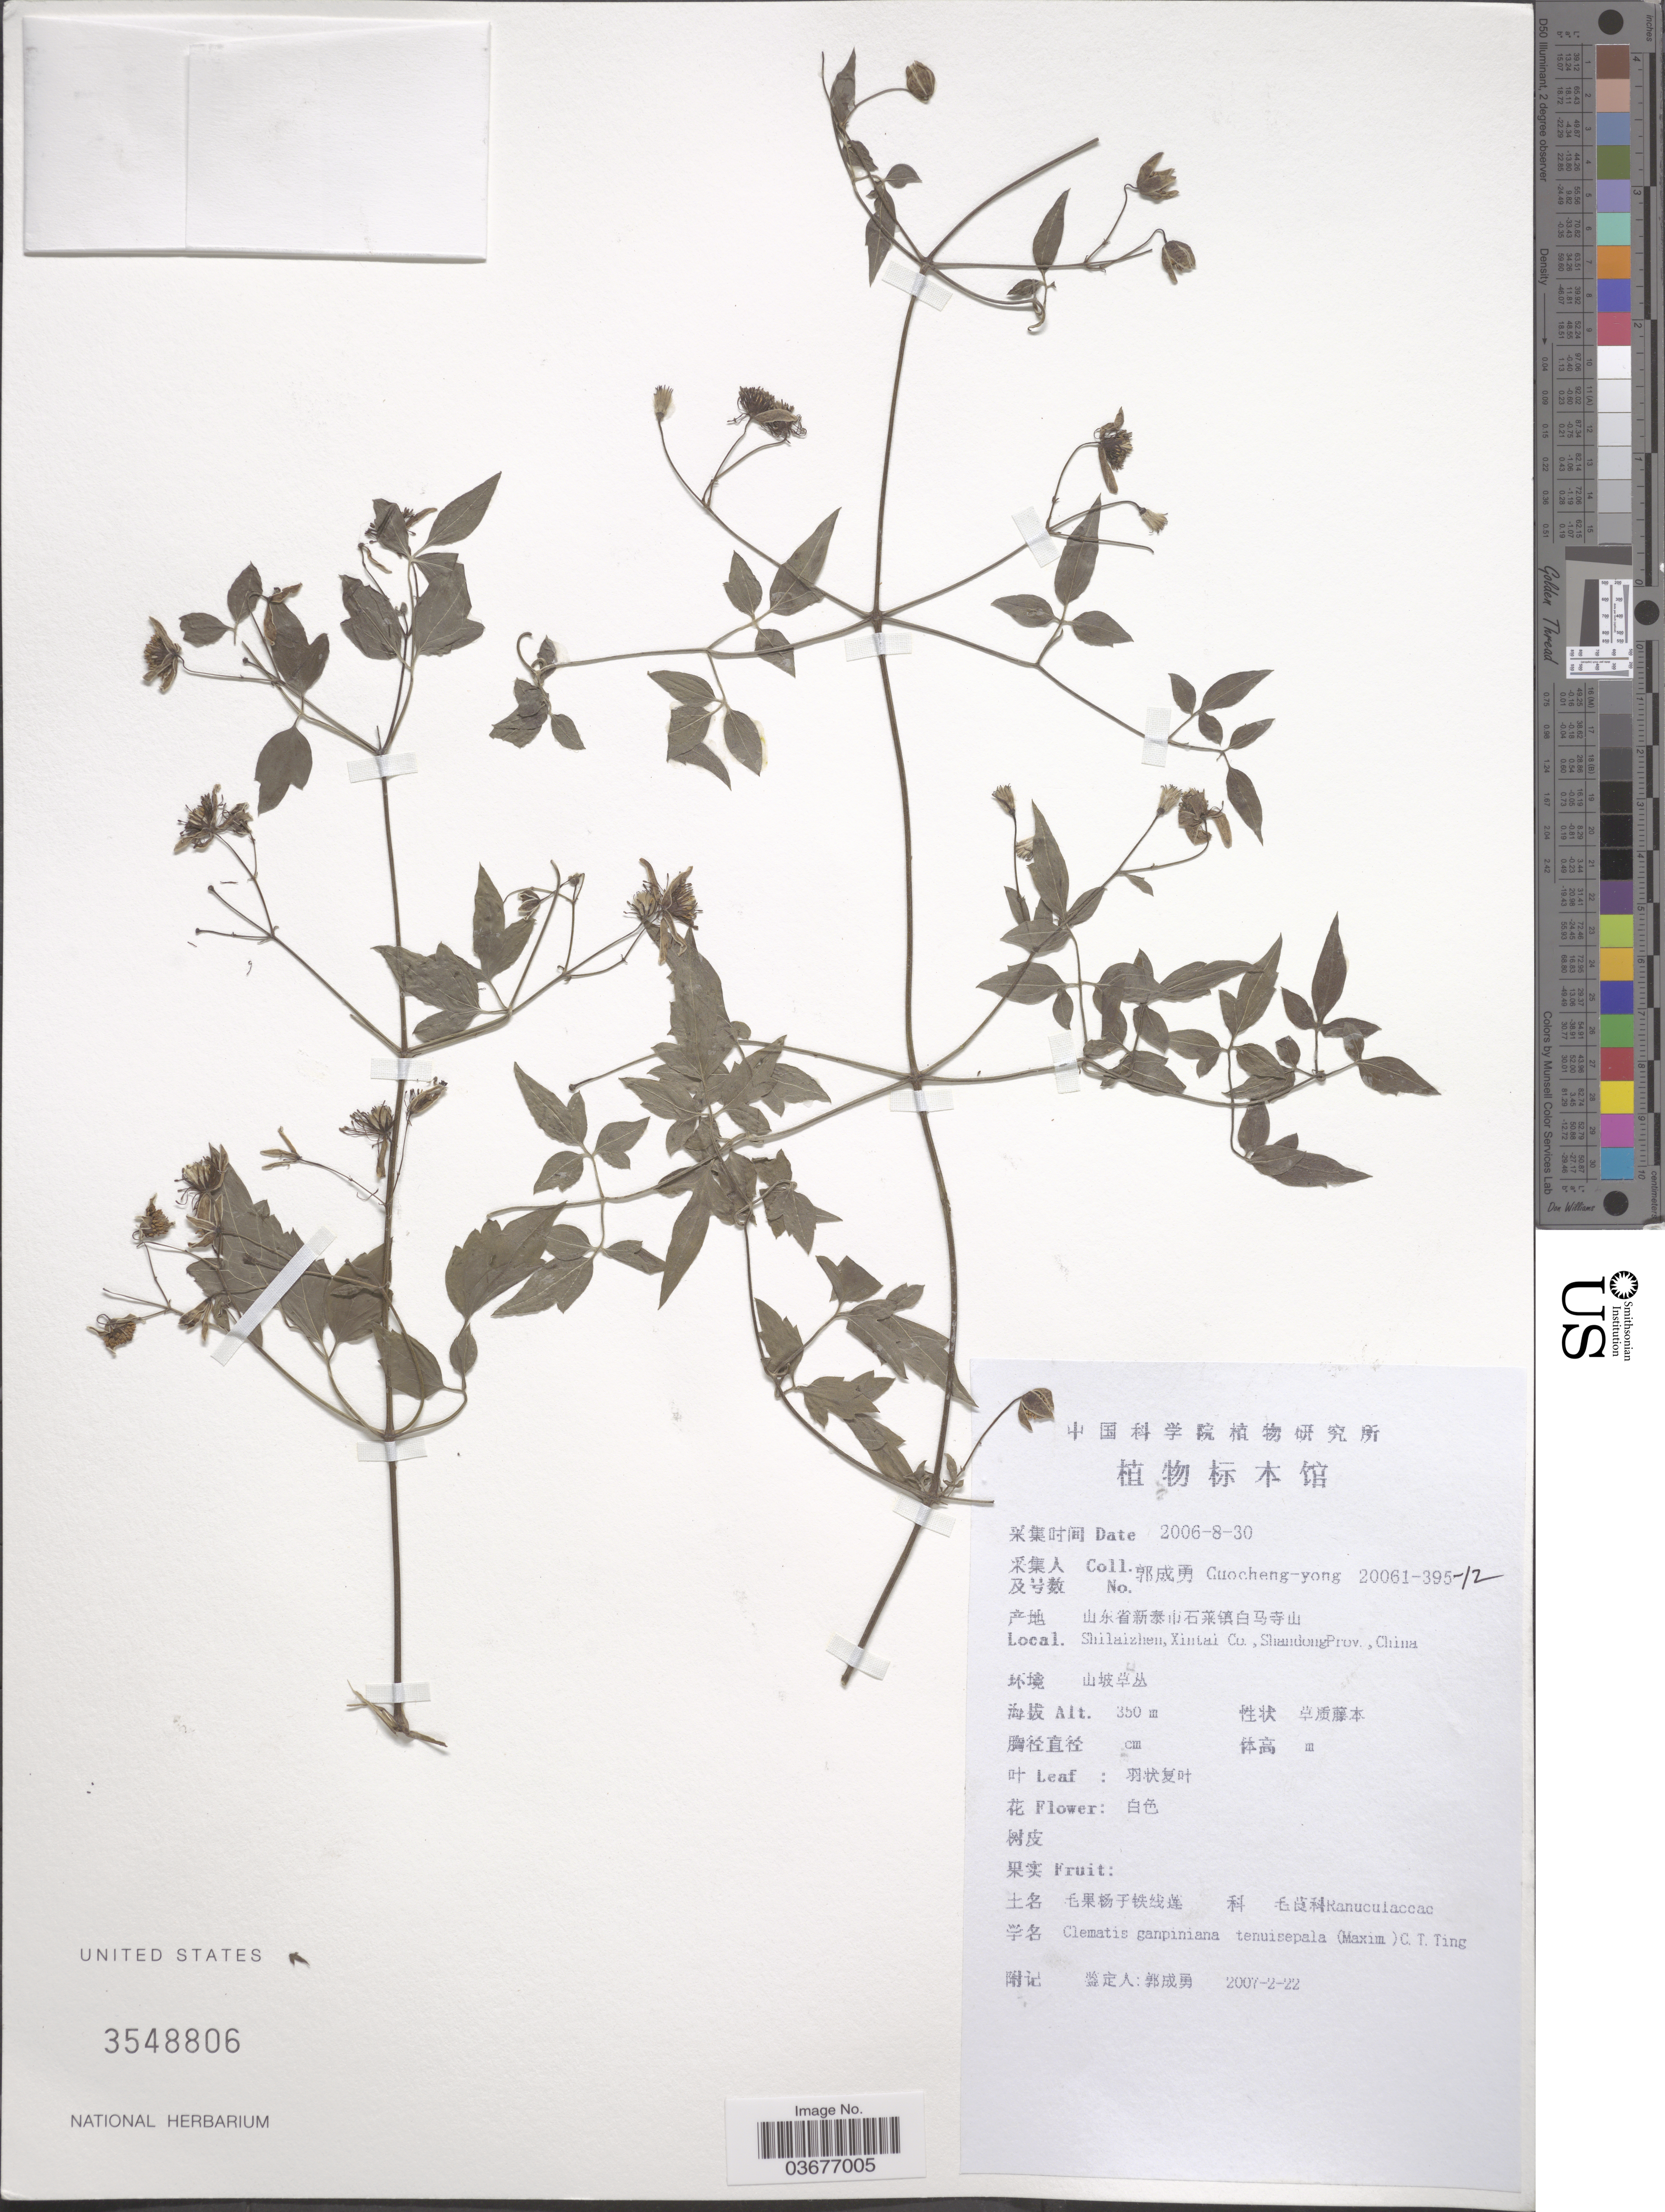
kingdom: Plantae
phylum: Tracheophyta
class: Magnoliopsida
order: Ranunculales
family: Ranunculaceae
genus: Clematis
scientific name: Clematis ganpiniana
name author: (H. Lév. & Vaniot) Tamura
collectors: Guo cheng-yong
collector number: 20061-395-12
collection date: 2006-08-30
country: China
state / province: Shandong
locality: Shilaizhen, Xintai Co.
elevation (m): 350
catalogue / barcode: US 3548806